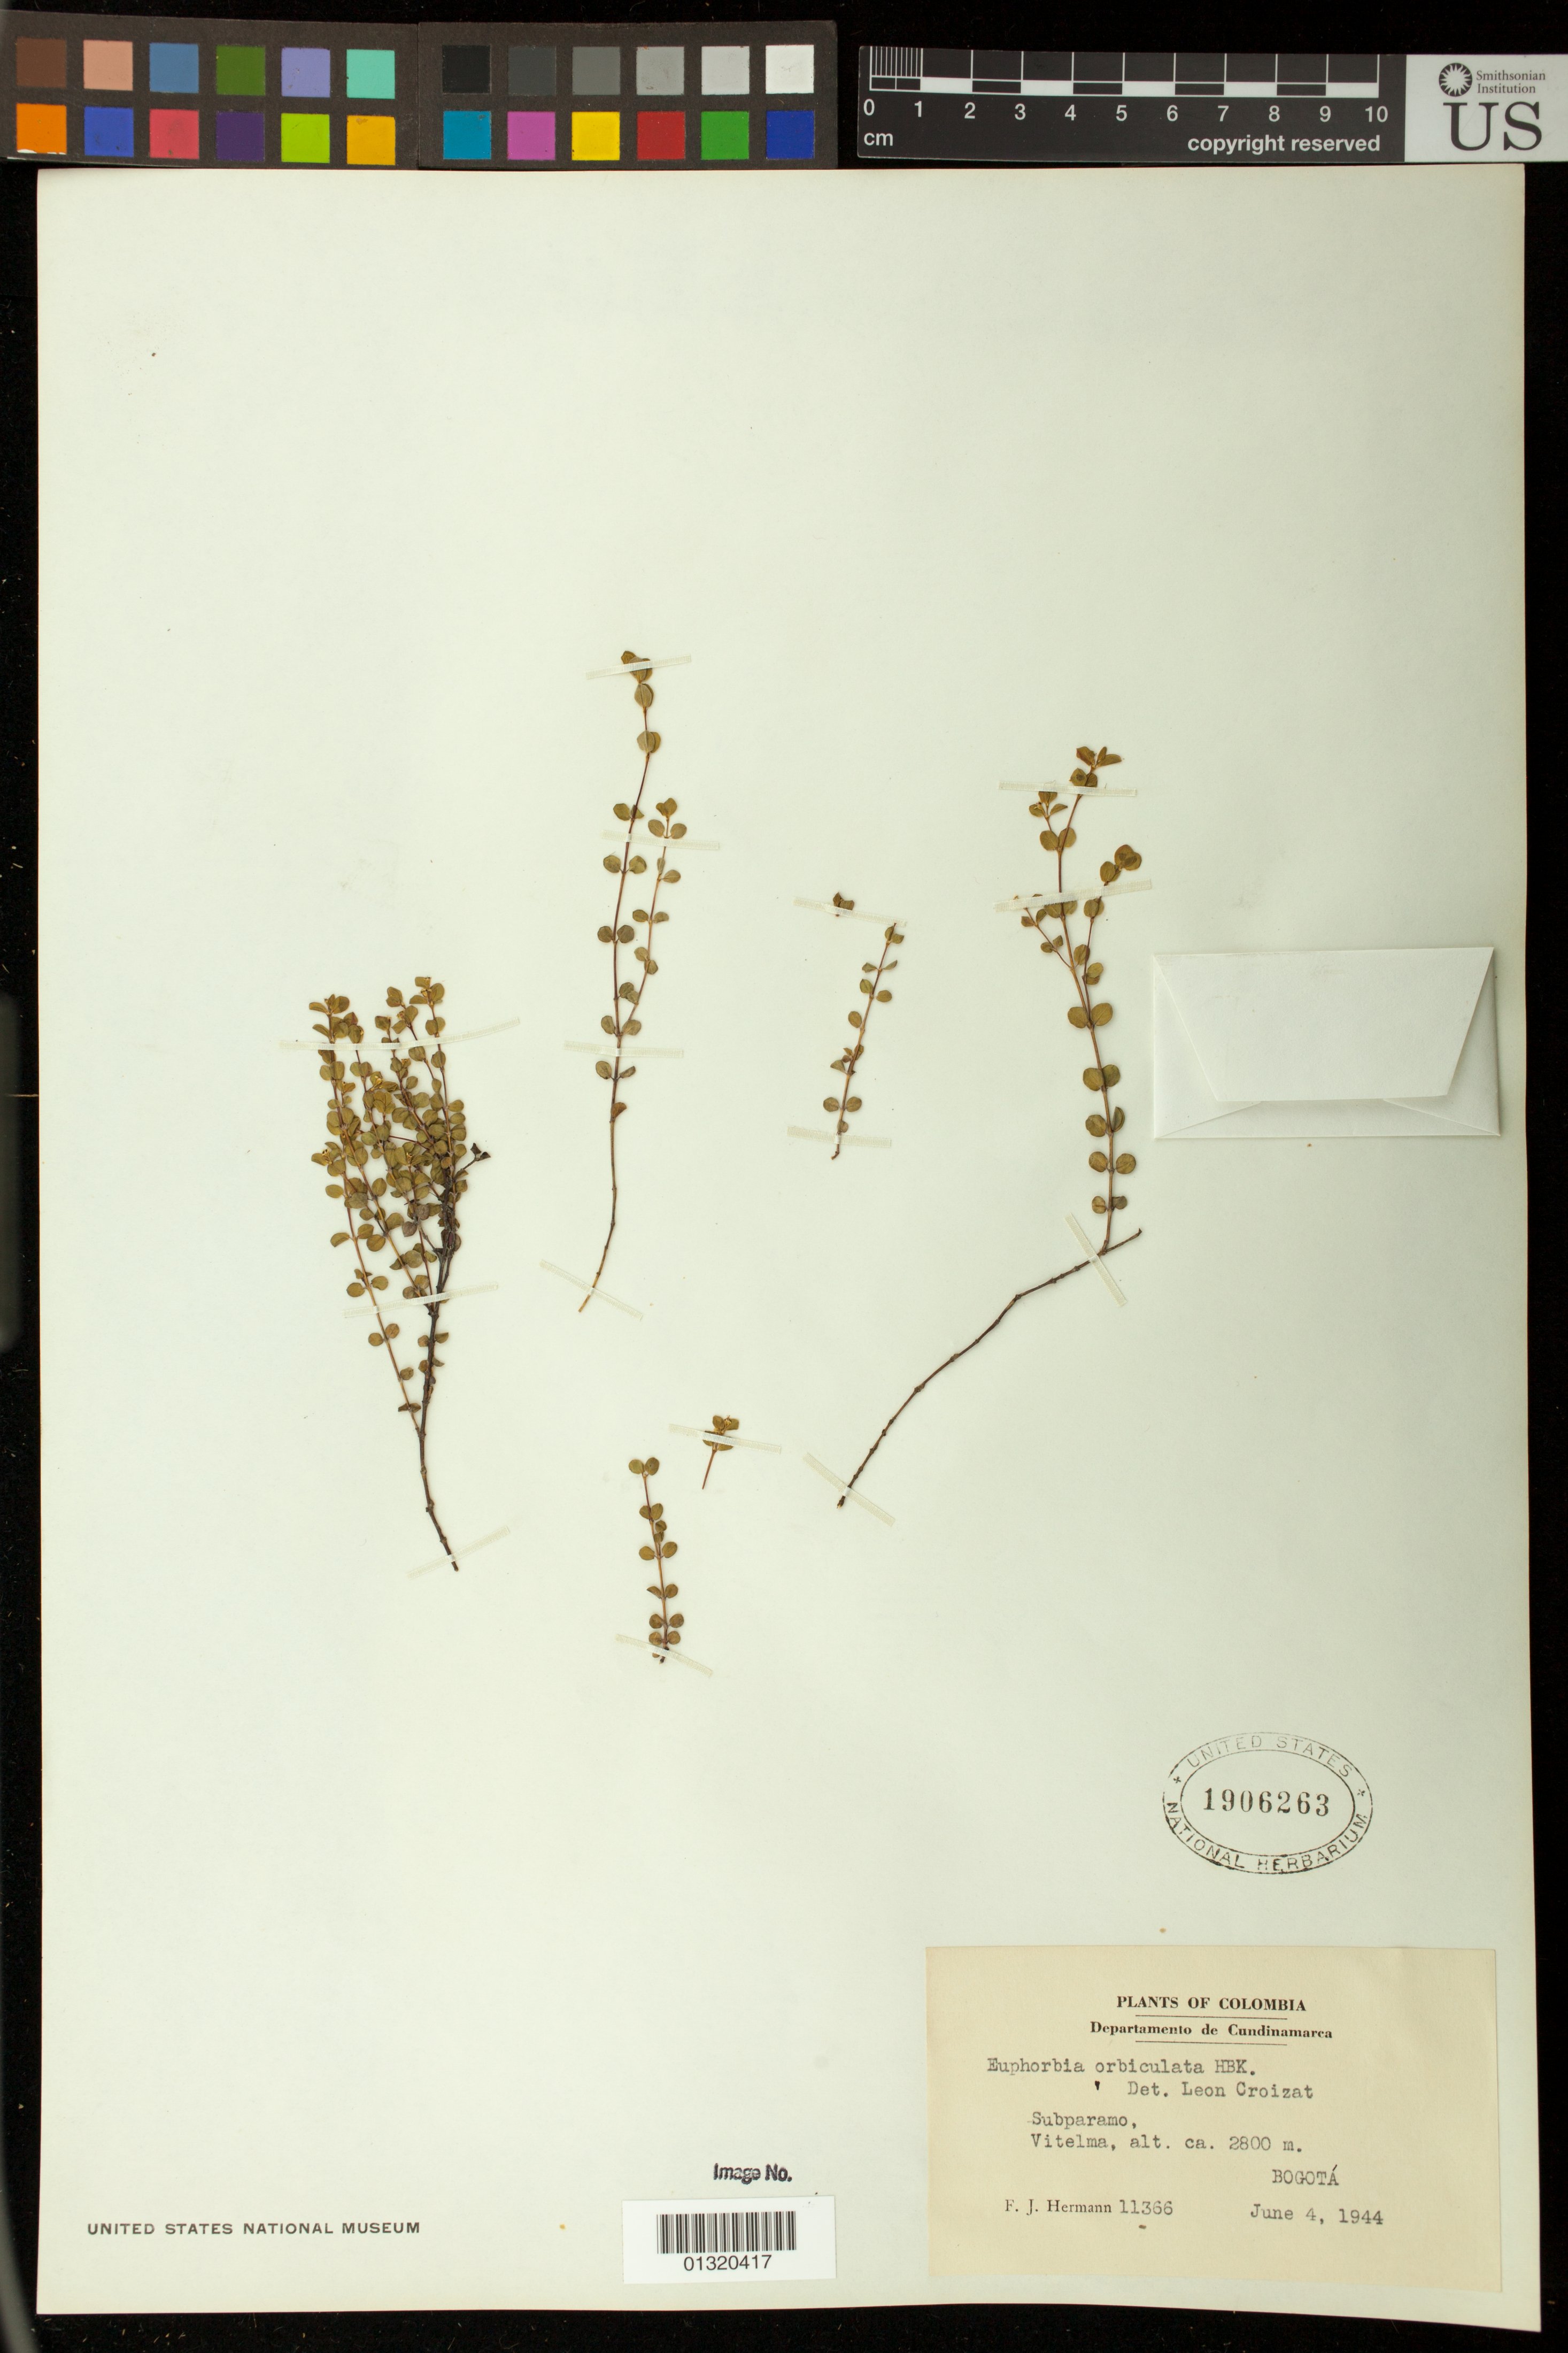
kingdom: Plantae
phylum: Tracheophyta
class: Magnoliopsida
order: Malpighiales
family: Euphorbiaceae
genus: Euphorbia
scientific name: Euphorbia orbiculata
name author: Kunth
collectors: F. J. Hermann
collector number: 11366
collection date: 1944-06-04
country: Colombia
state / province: Bogota D.C.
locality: Vitelma, Bogota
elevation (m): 2800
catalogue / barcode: US 1906263